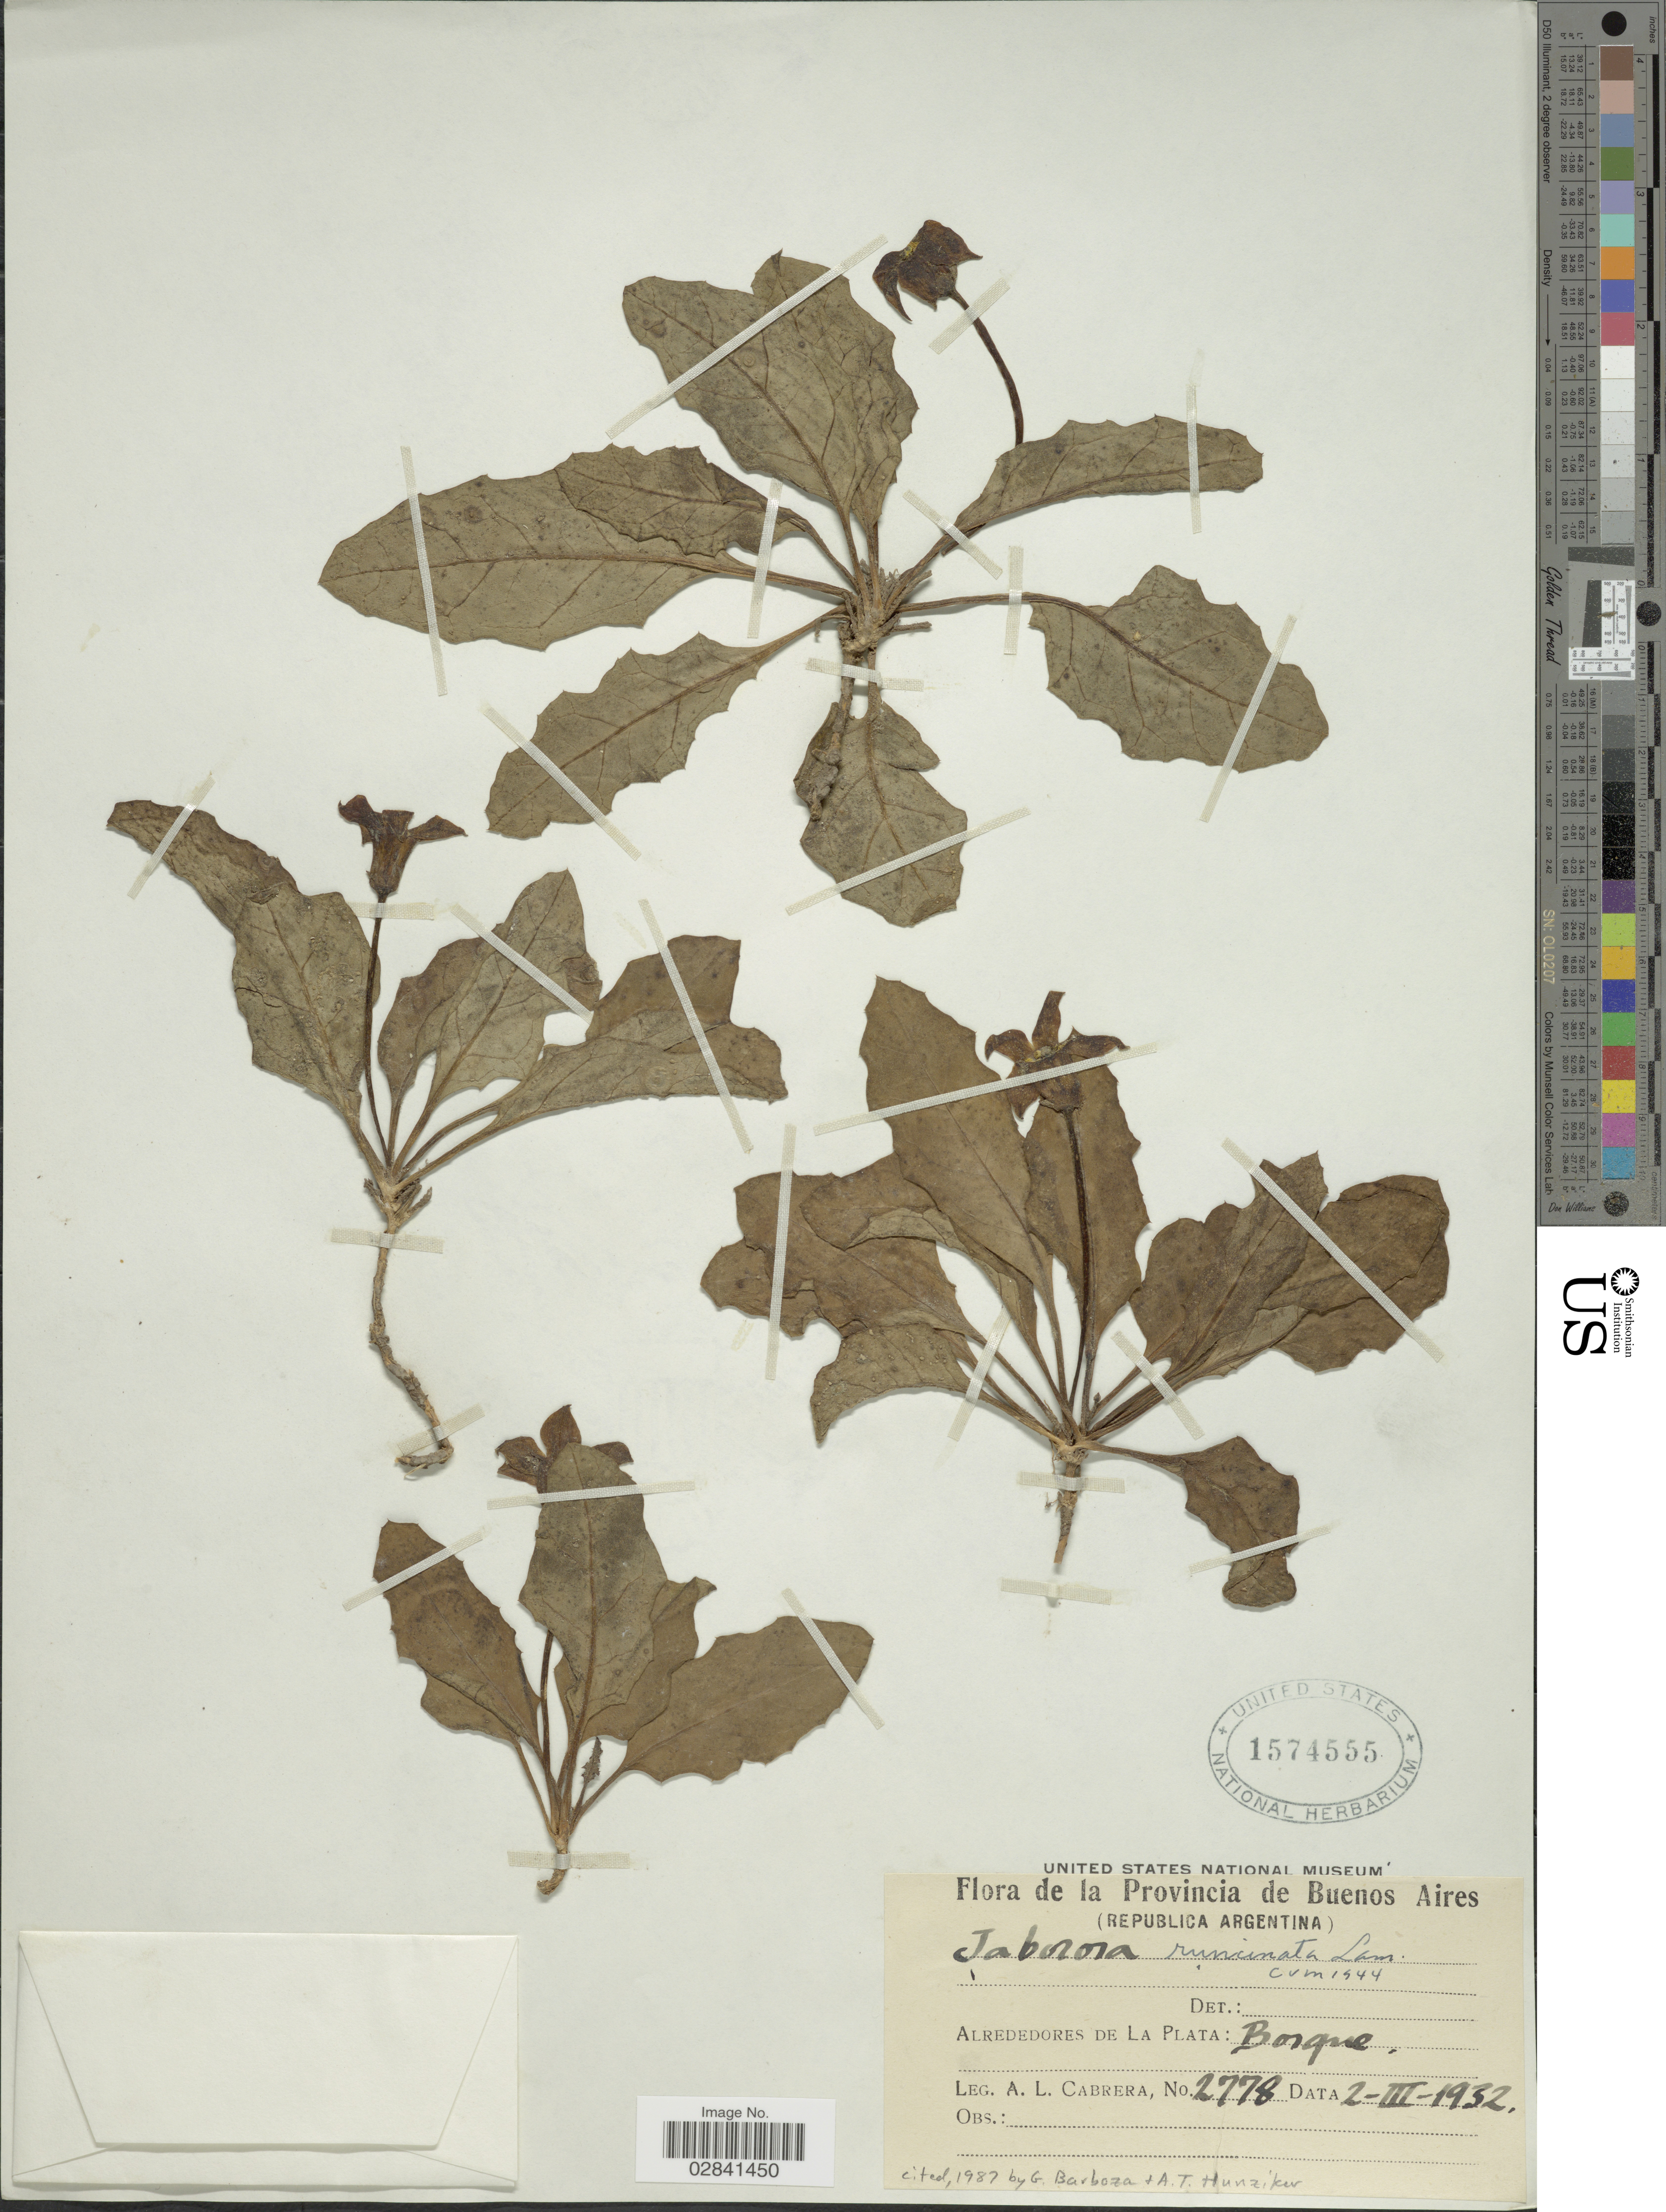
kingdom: Plantae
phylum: Tracheophyta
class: Magnoliopsida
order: Solanales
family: Solanaceae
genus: Jaborosa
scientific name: Jaborosa runcinata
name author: Lam.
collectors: A. L. Cabrera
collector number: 2778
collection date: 1932-03-02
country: Argentina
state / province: Buenos Aires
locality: Alrededores de la Plata: Bosque.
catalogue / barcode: US 1574555